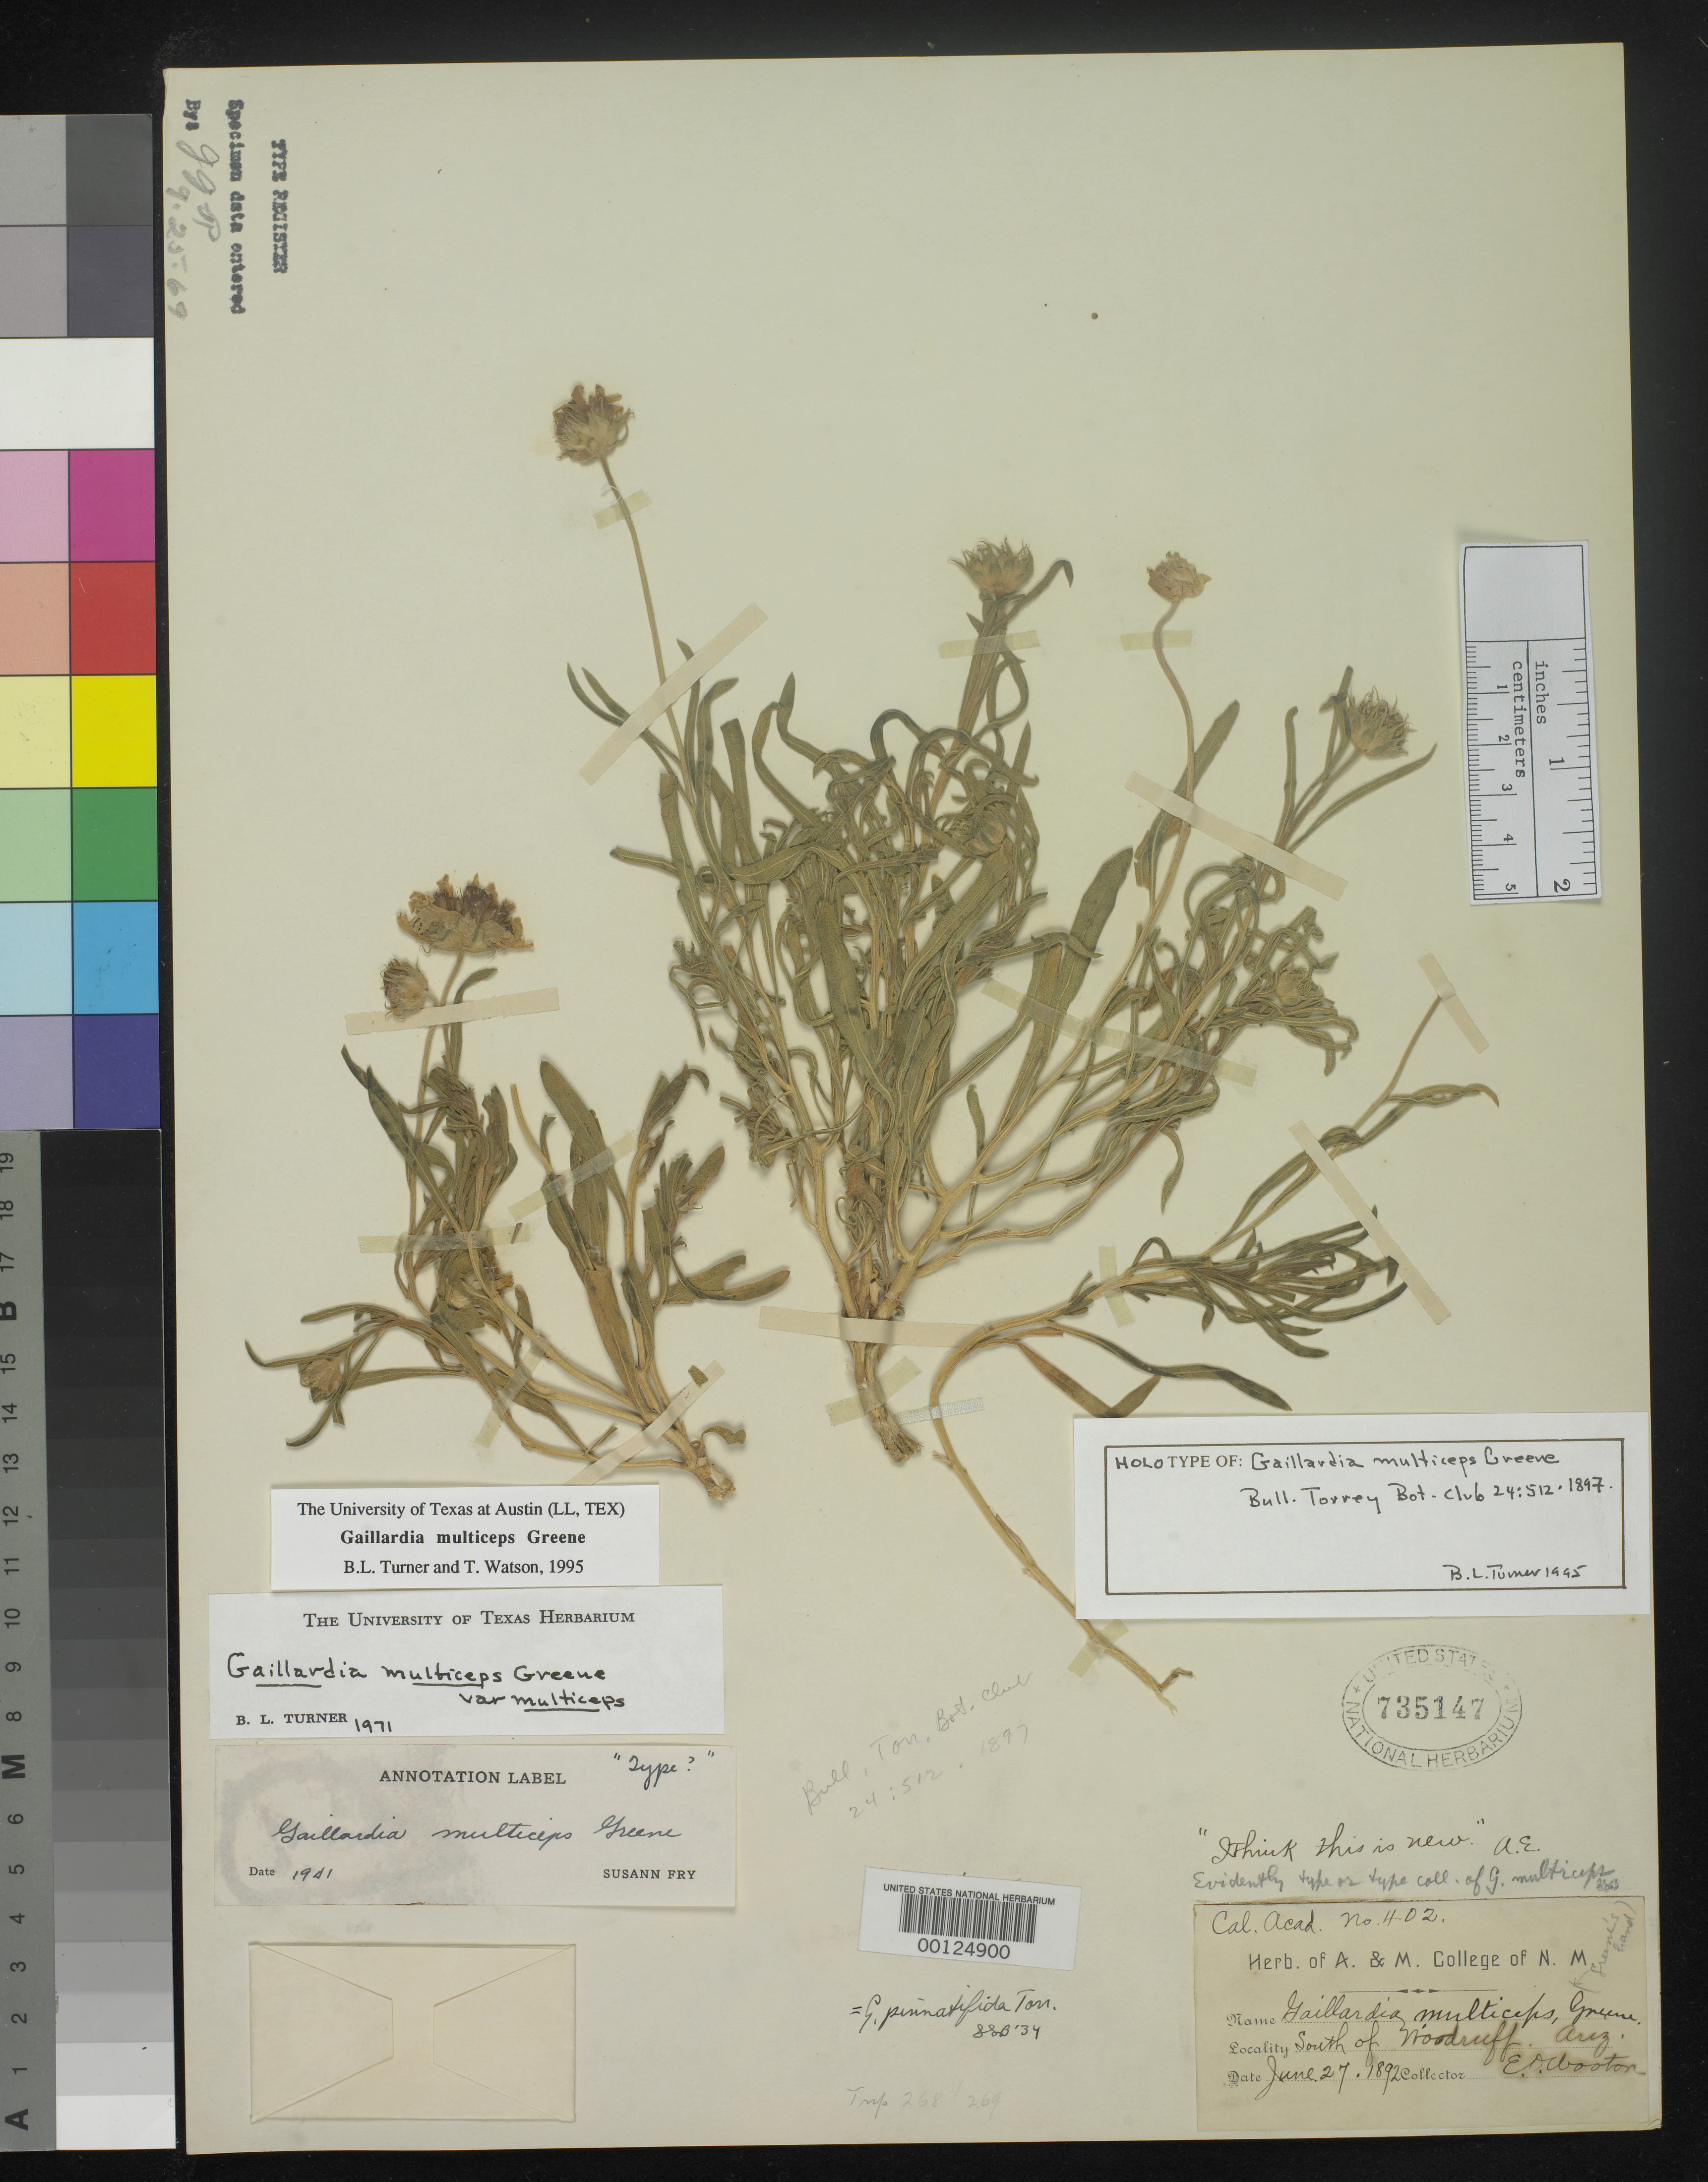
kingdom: Plantae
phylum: Tracheophyta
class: Magnoliopsida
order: Asterales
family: Asteraceae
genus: Gaillardia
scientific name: Gaillardia multiceps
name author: Greene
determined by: Turner, B. L.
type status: Holotype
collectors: E. O. Wooton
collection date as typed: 27 Jun 1892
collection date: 1892-06-27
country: United States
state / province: Arizona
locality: S of Woodruff.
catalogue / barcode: US 735147